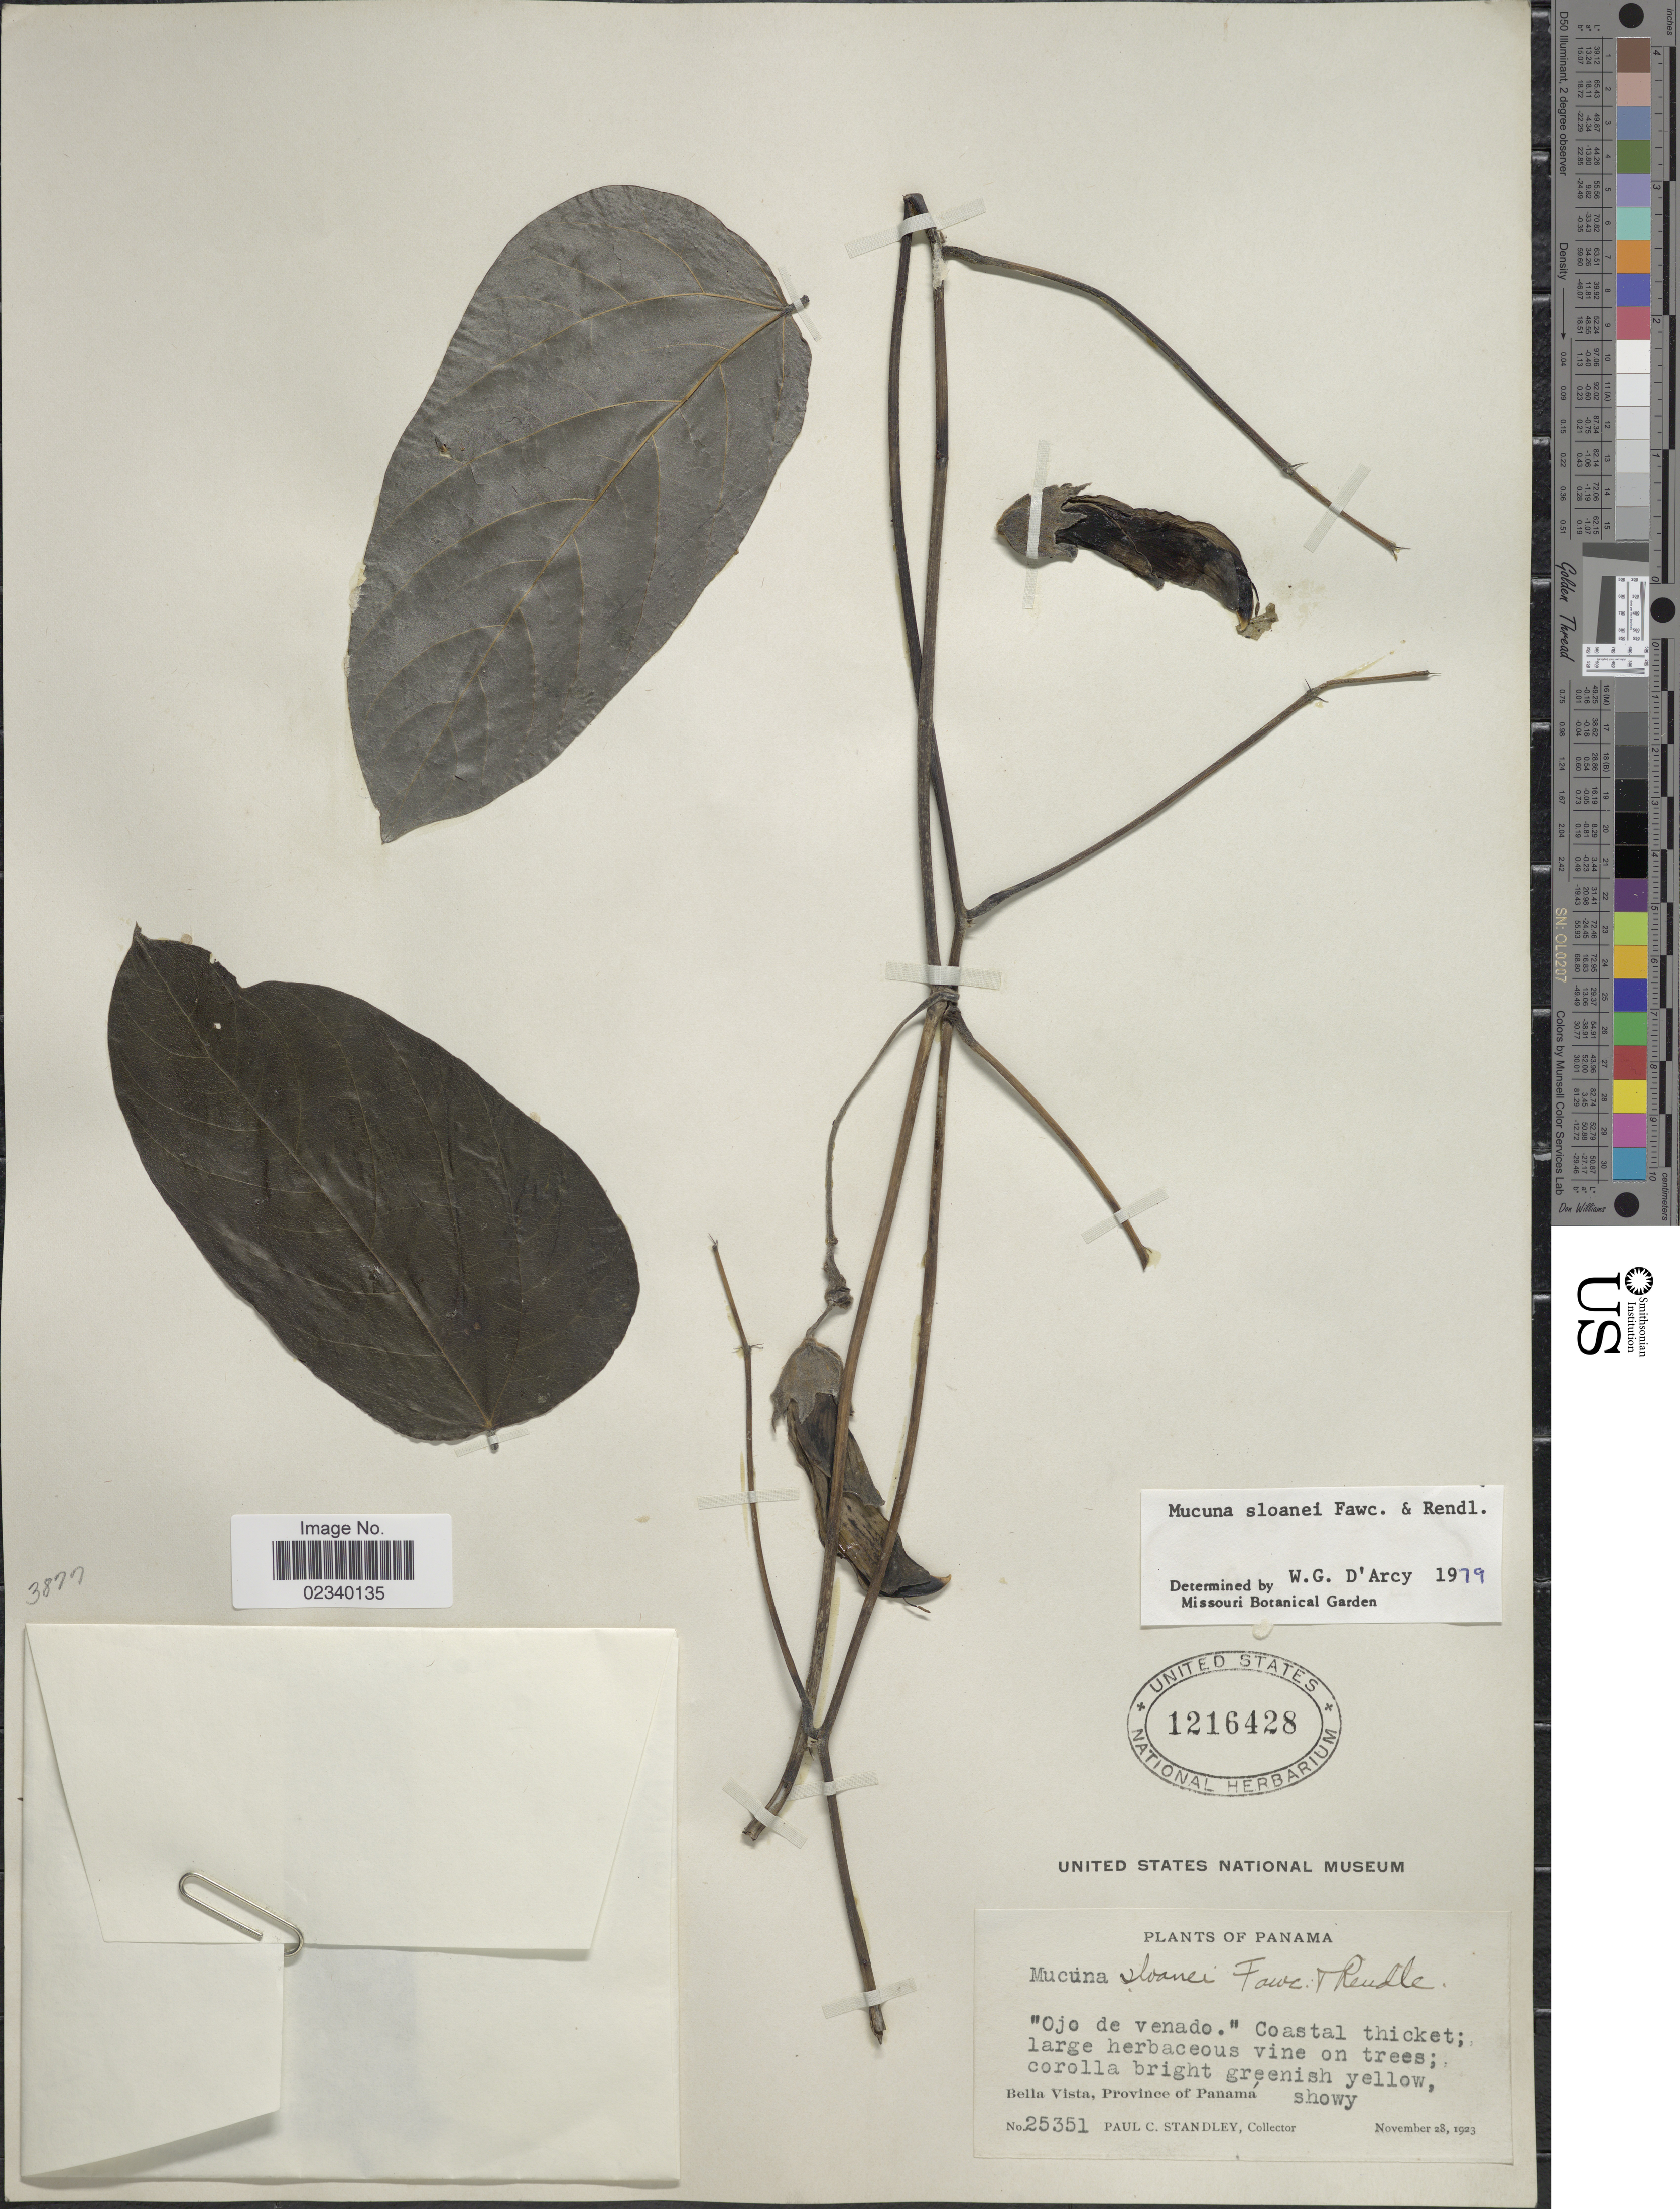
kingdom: Plantae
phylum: Tracheophyta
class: Magnoliopsida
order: Fabales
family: Fabaceae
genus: Mucuna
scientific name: Mucuna sloanei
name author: Fawc. & Rendle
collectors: P. C. Standley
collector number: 25351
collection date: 1923-11-28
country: Panama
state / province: Panamá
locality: Bella Vista, Province of Panama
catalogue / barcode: US 1216428